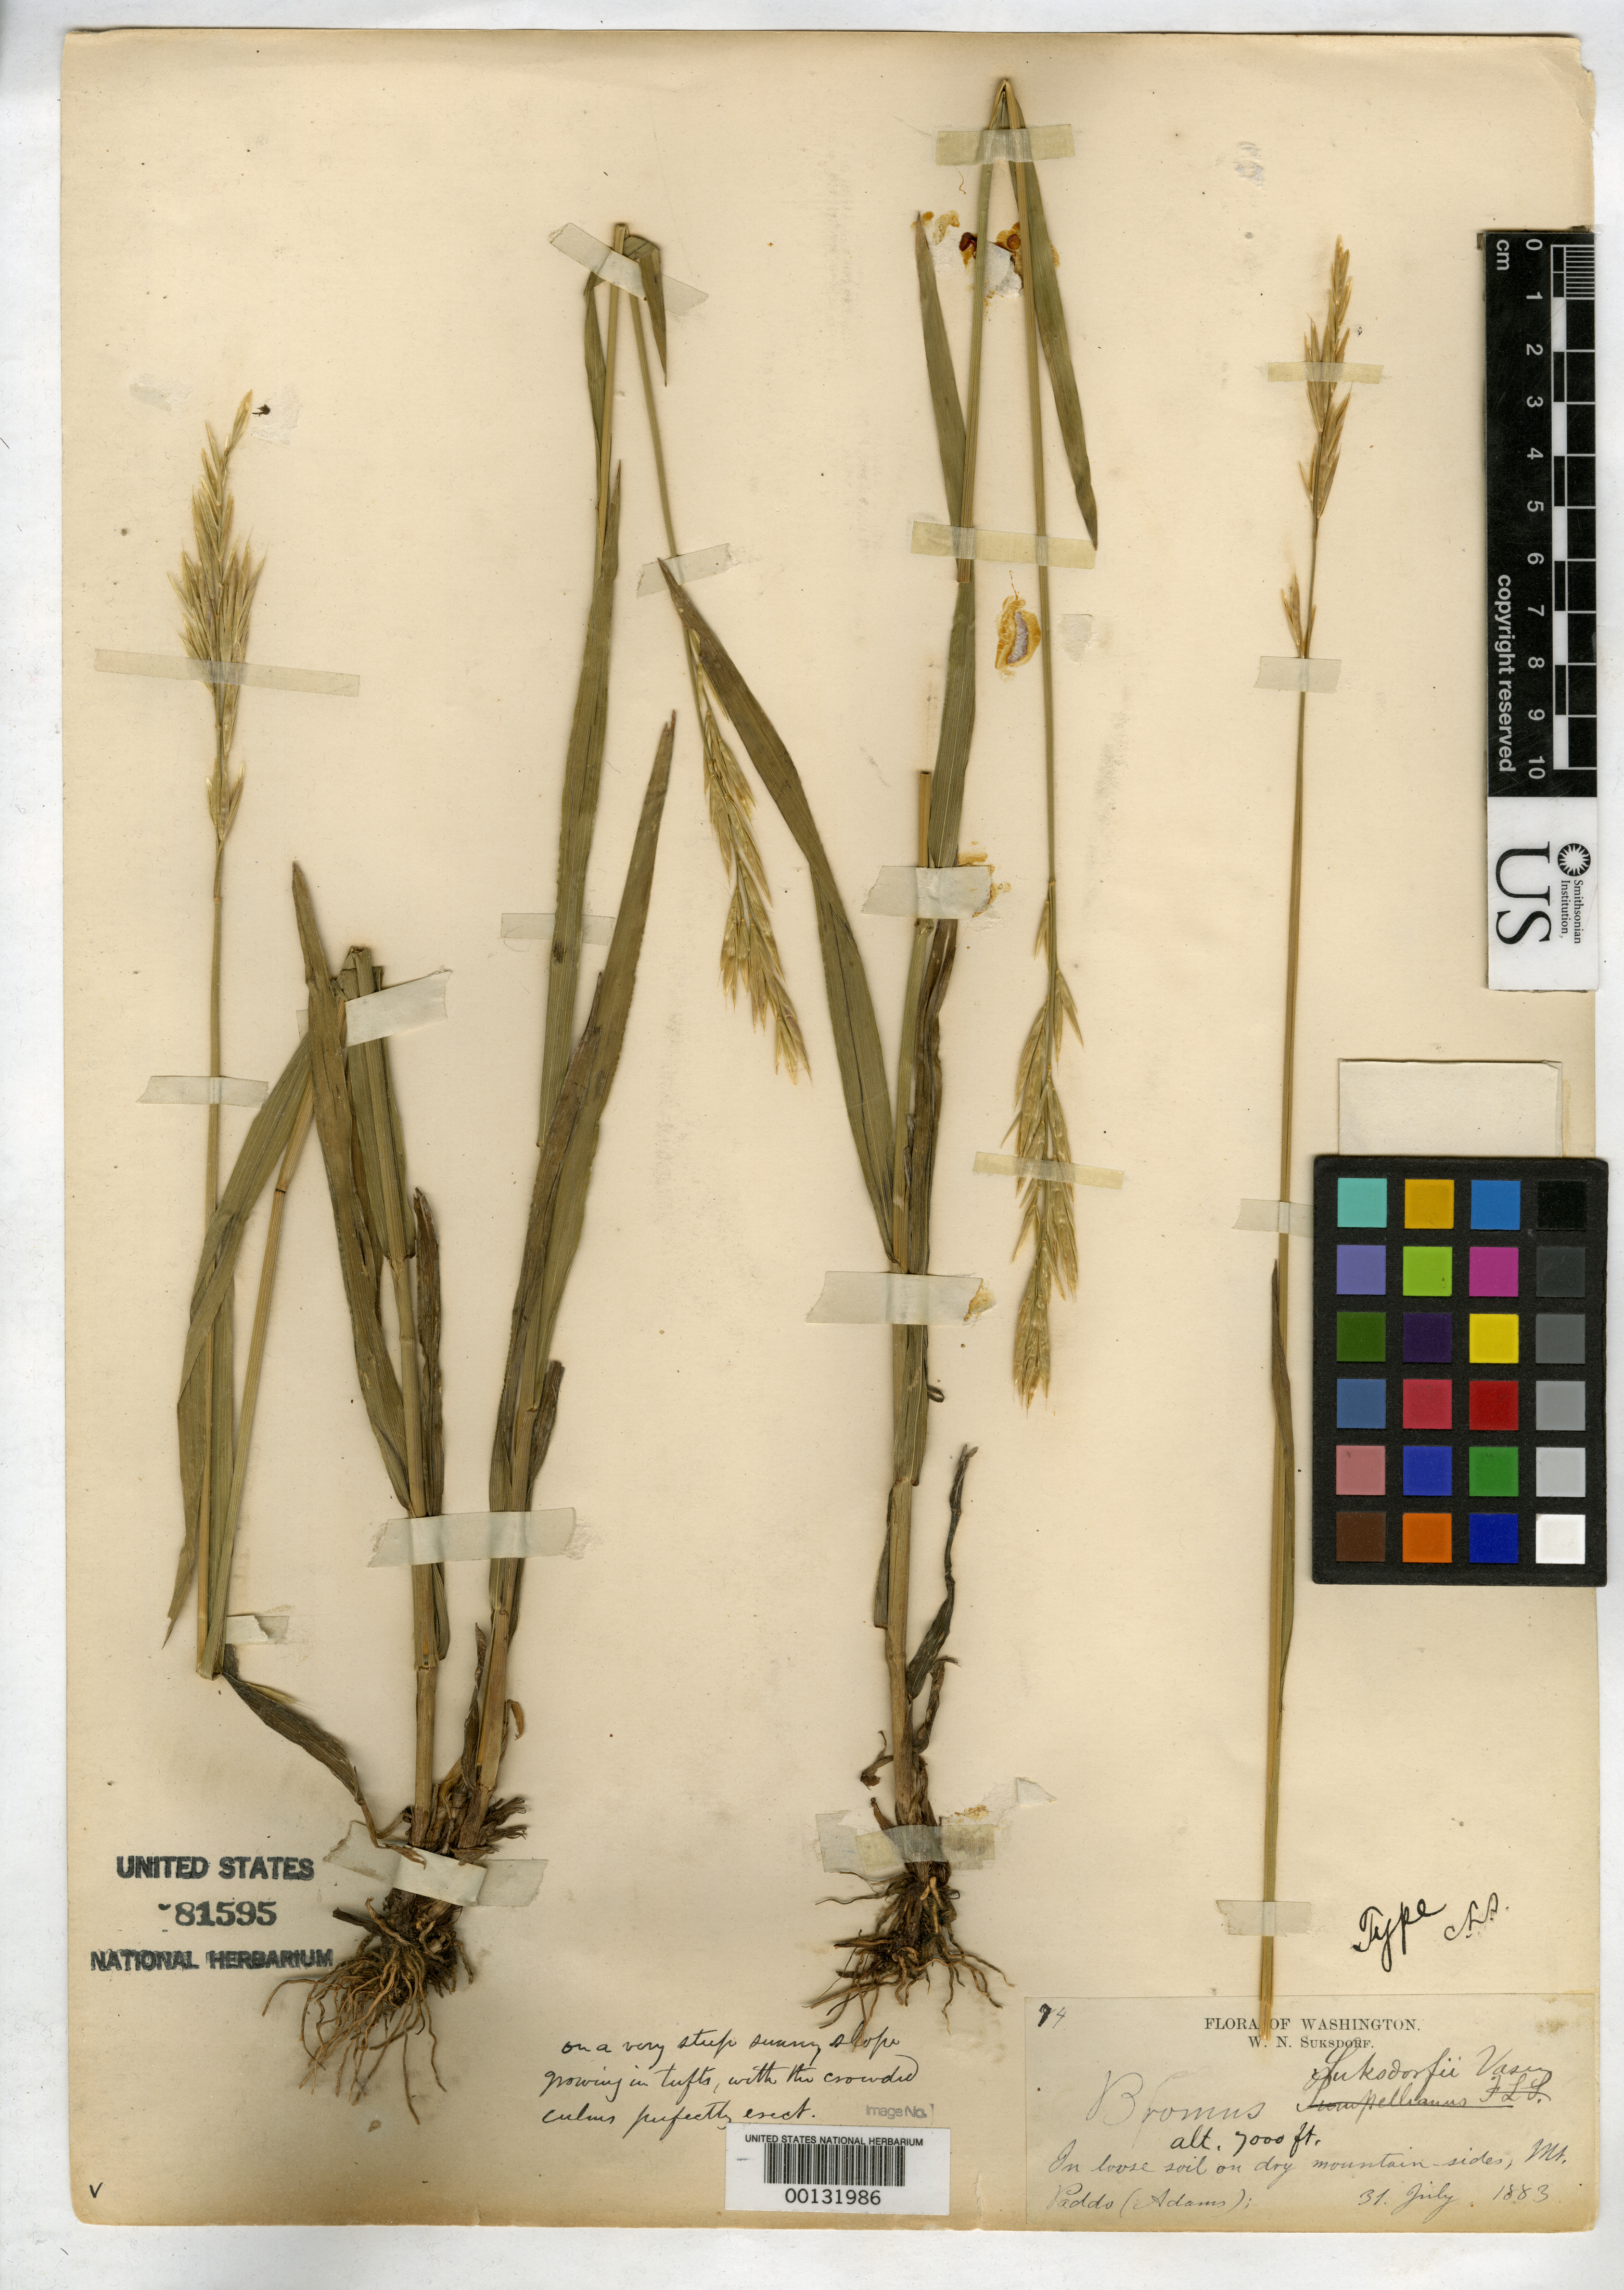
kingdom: Plantae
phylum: Tracheophyta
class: Liliopsida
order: Poales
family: Poaceae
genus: Bromus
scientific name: Bromus suksdorfii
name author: Vasey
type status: Isotype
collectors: W. N. Suksdorf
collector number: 74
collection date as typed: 31 Jul 1883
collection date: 1883-07-31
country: United States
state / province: Washington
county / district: Yakima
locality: Mt. Paddo.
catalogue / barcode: US 81595